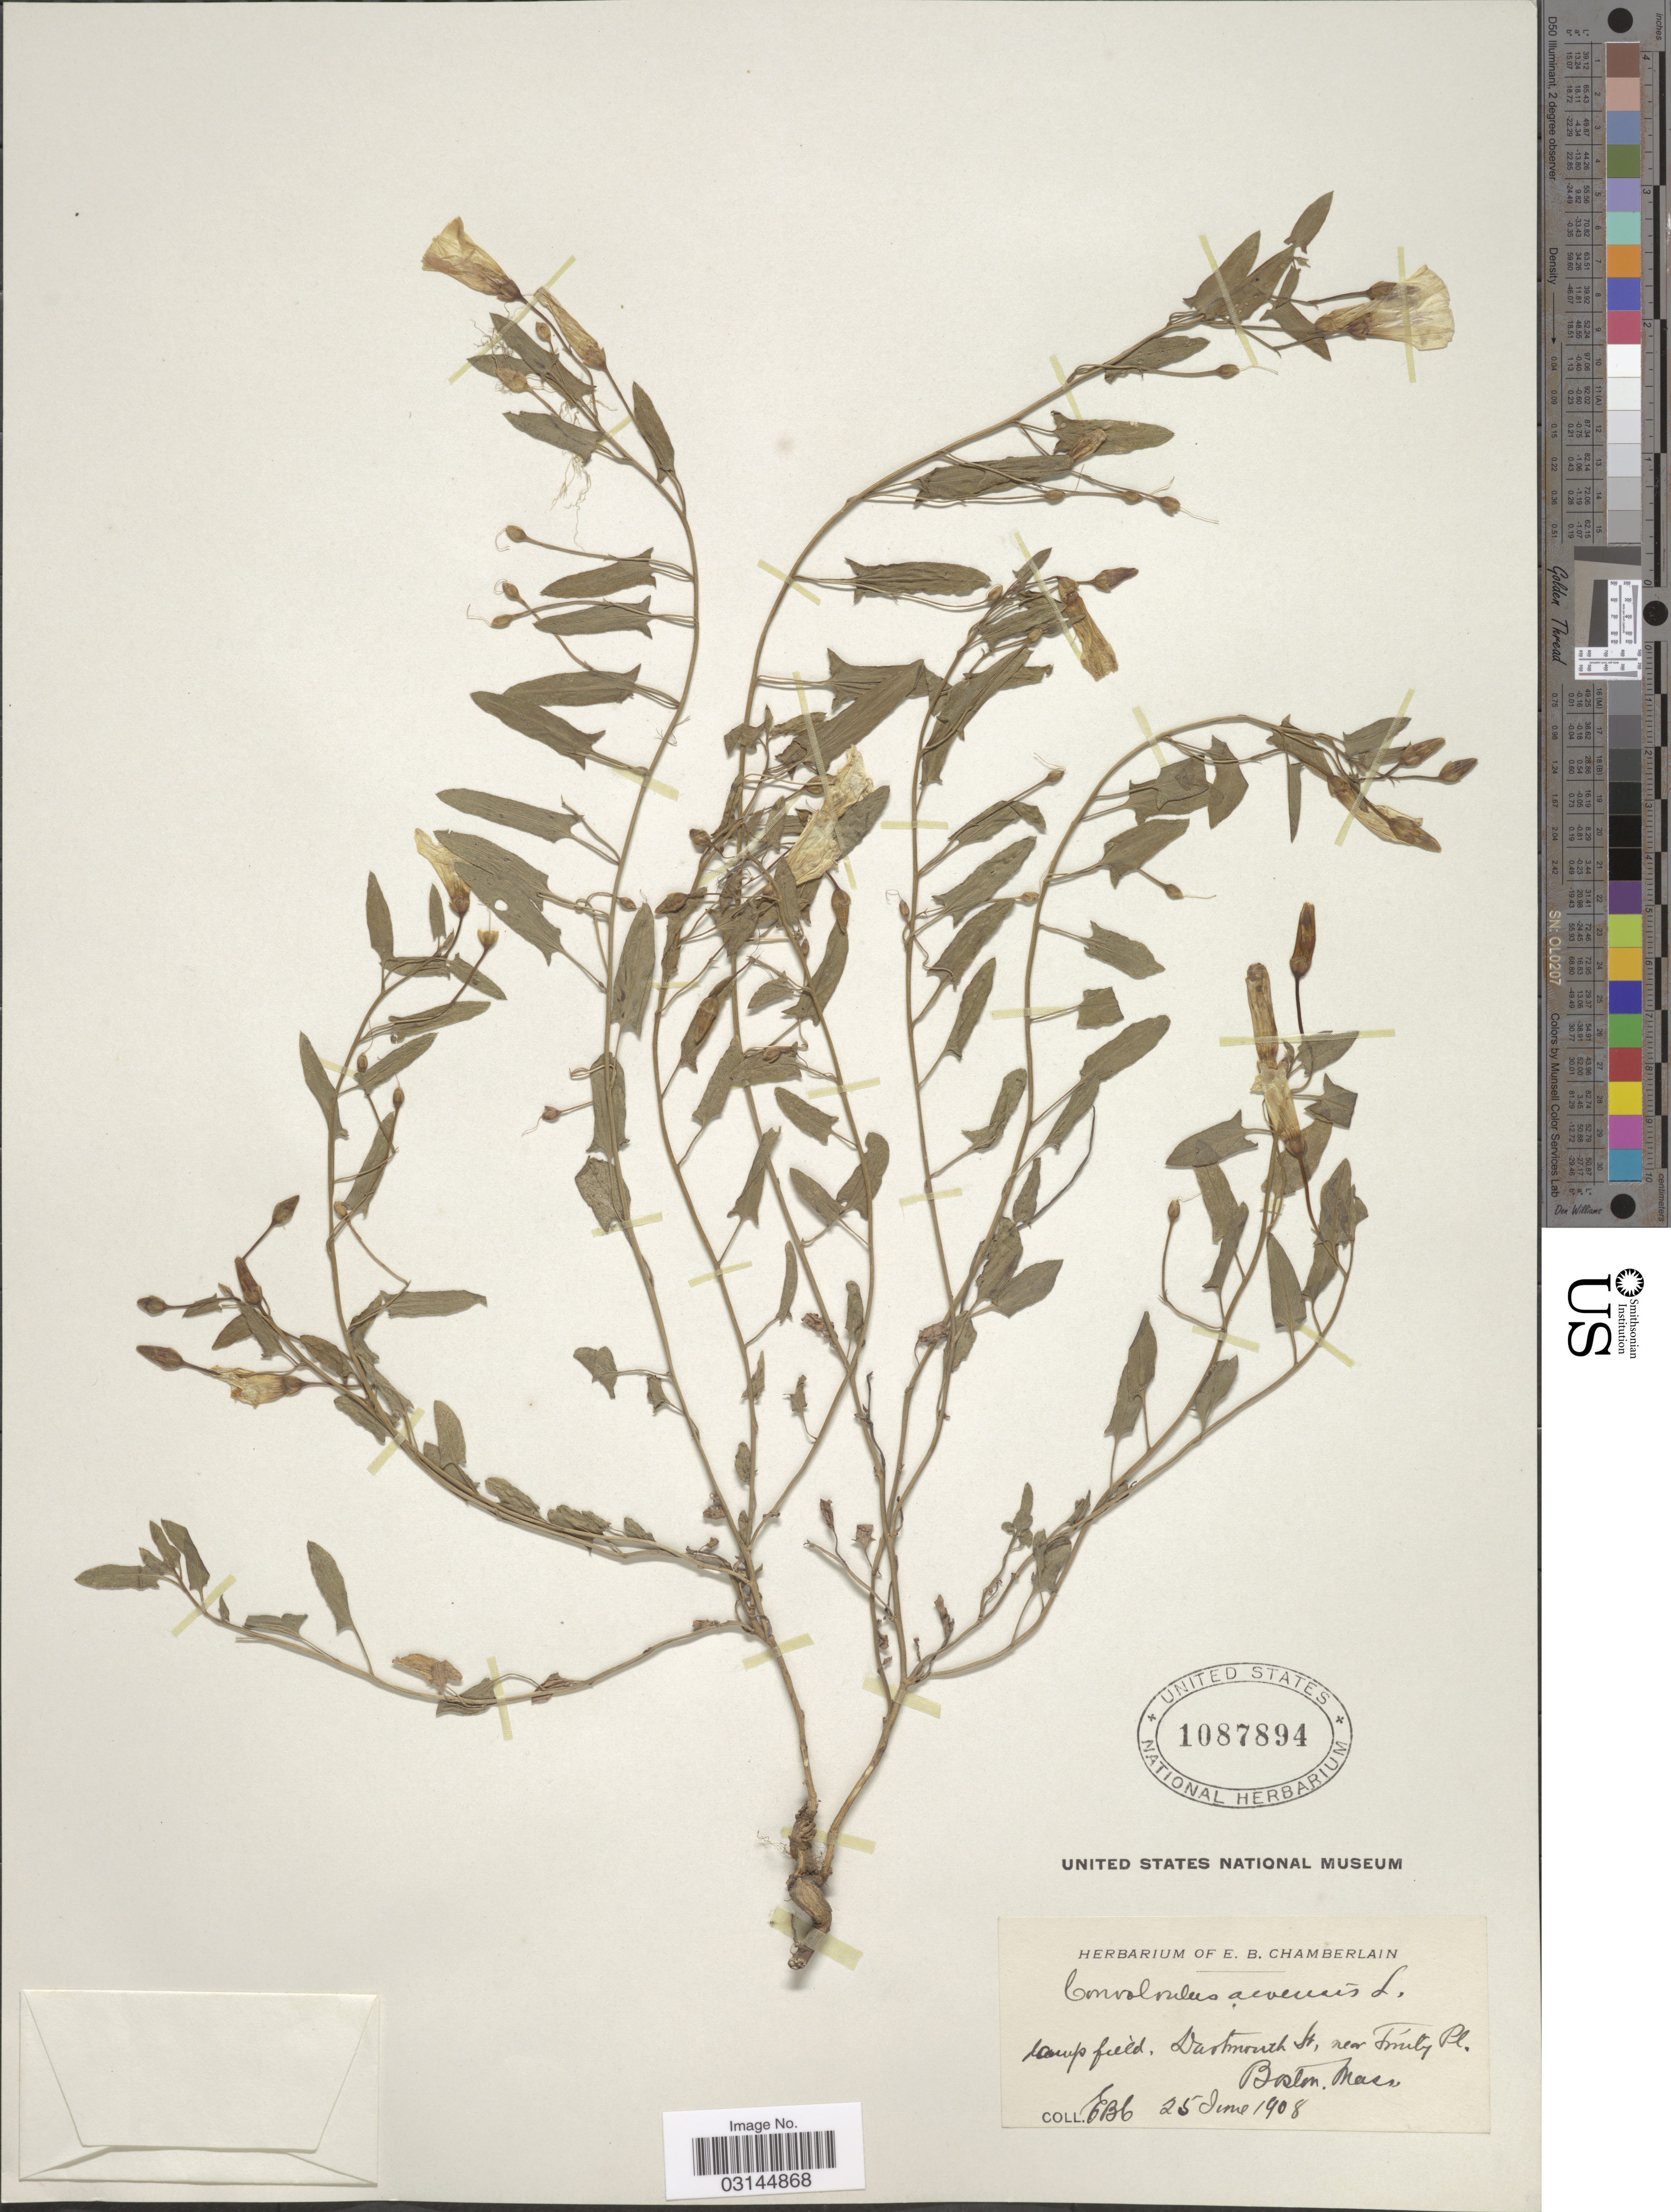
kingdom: Plantae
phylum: Tracheophyta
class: Magnoliopsida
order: Solanales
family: Convolvulaceae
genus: Convolvulus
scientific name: Convolvulus arvensis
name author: L.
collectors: E. Chamberlain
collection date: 1908-06-25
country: United States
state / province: Massachusetts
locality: Dartmouth St, near Trinity Pl., Boston.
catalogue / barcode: US 1087894